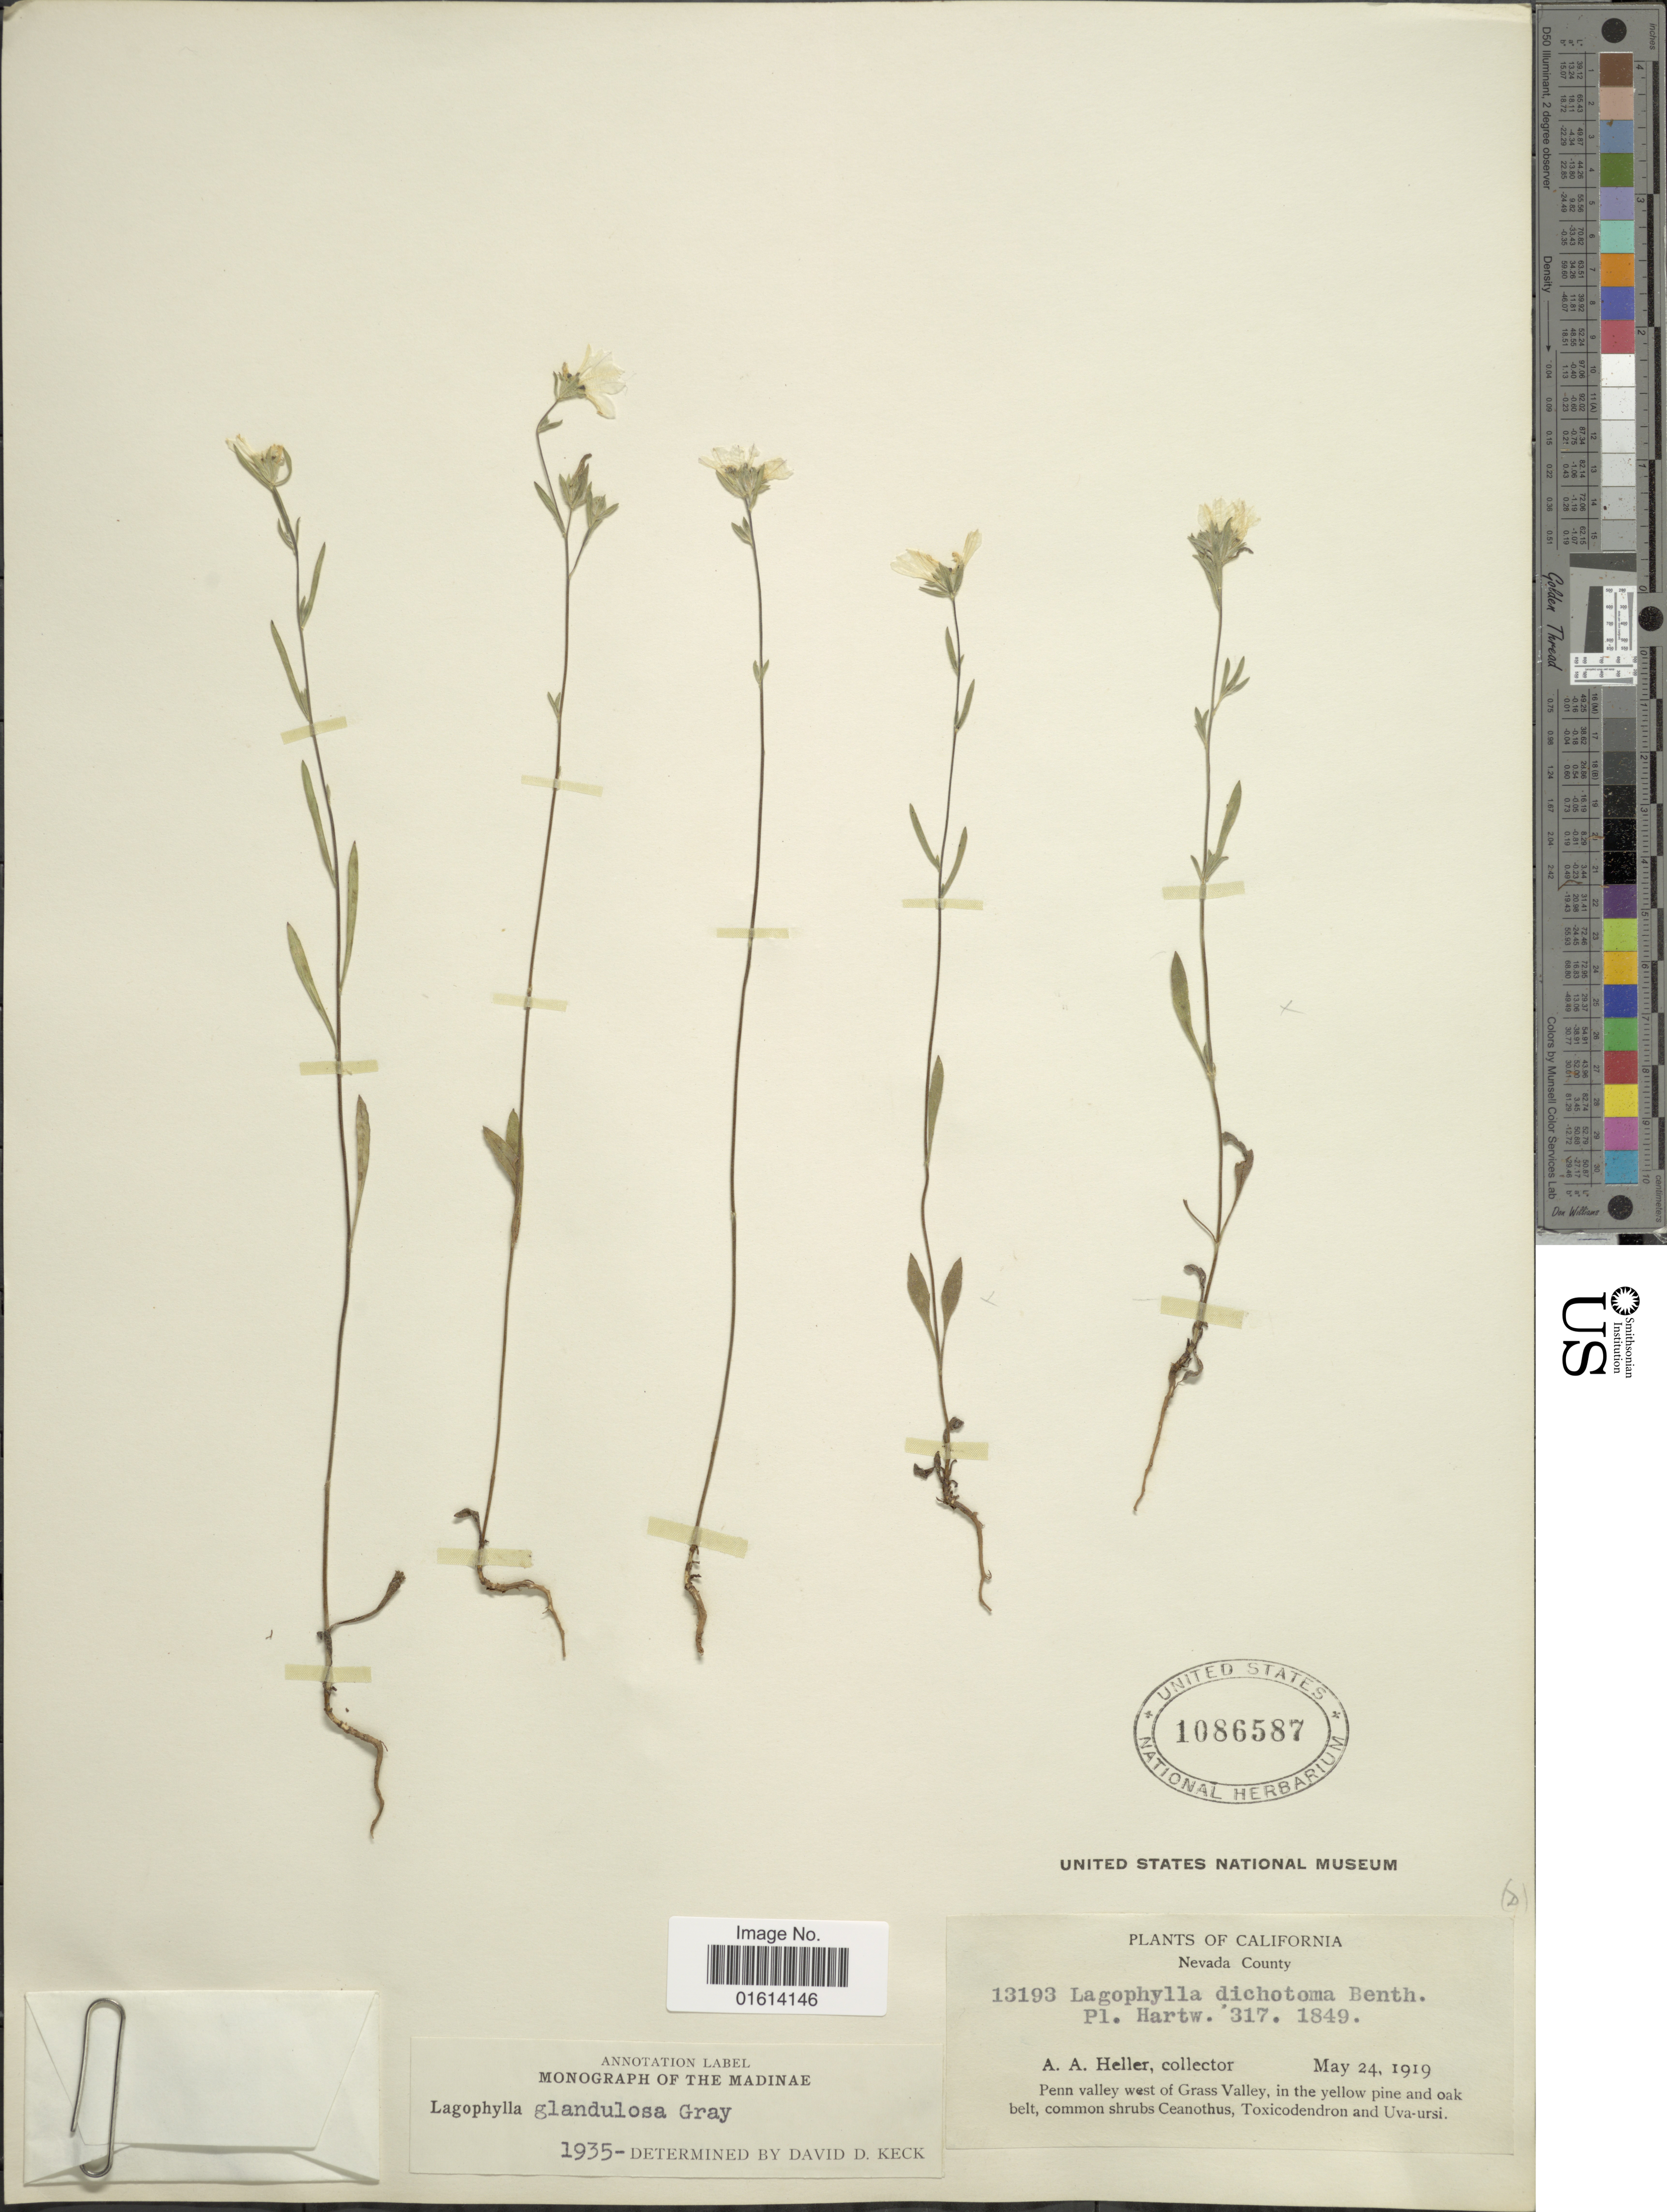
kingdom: Plantae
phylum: Tracheophyta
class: Magnoliopsida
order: Asterales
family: Asteraceae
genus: Lagophylla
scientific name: Lagophylla glandulosa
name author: A. Gray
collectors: A. A. Heller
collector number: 13193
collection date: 1919-05-24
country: United States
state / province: California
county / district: Nevada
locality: Nevada County, Penn valley west of Grass Valley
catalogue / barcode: US 1086587